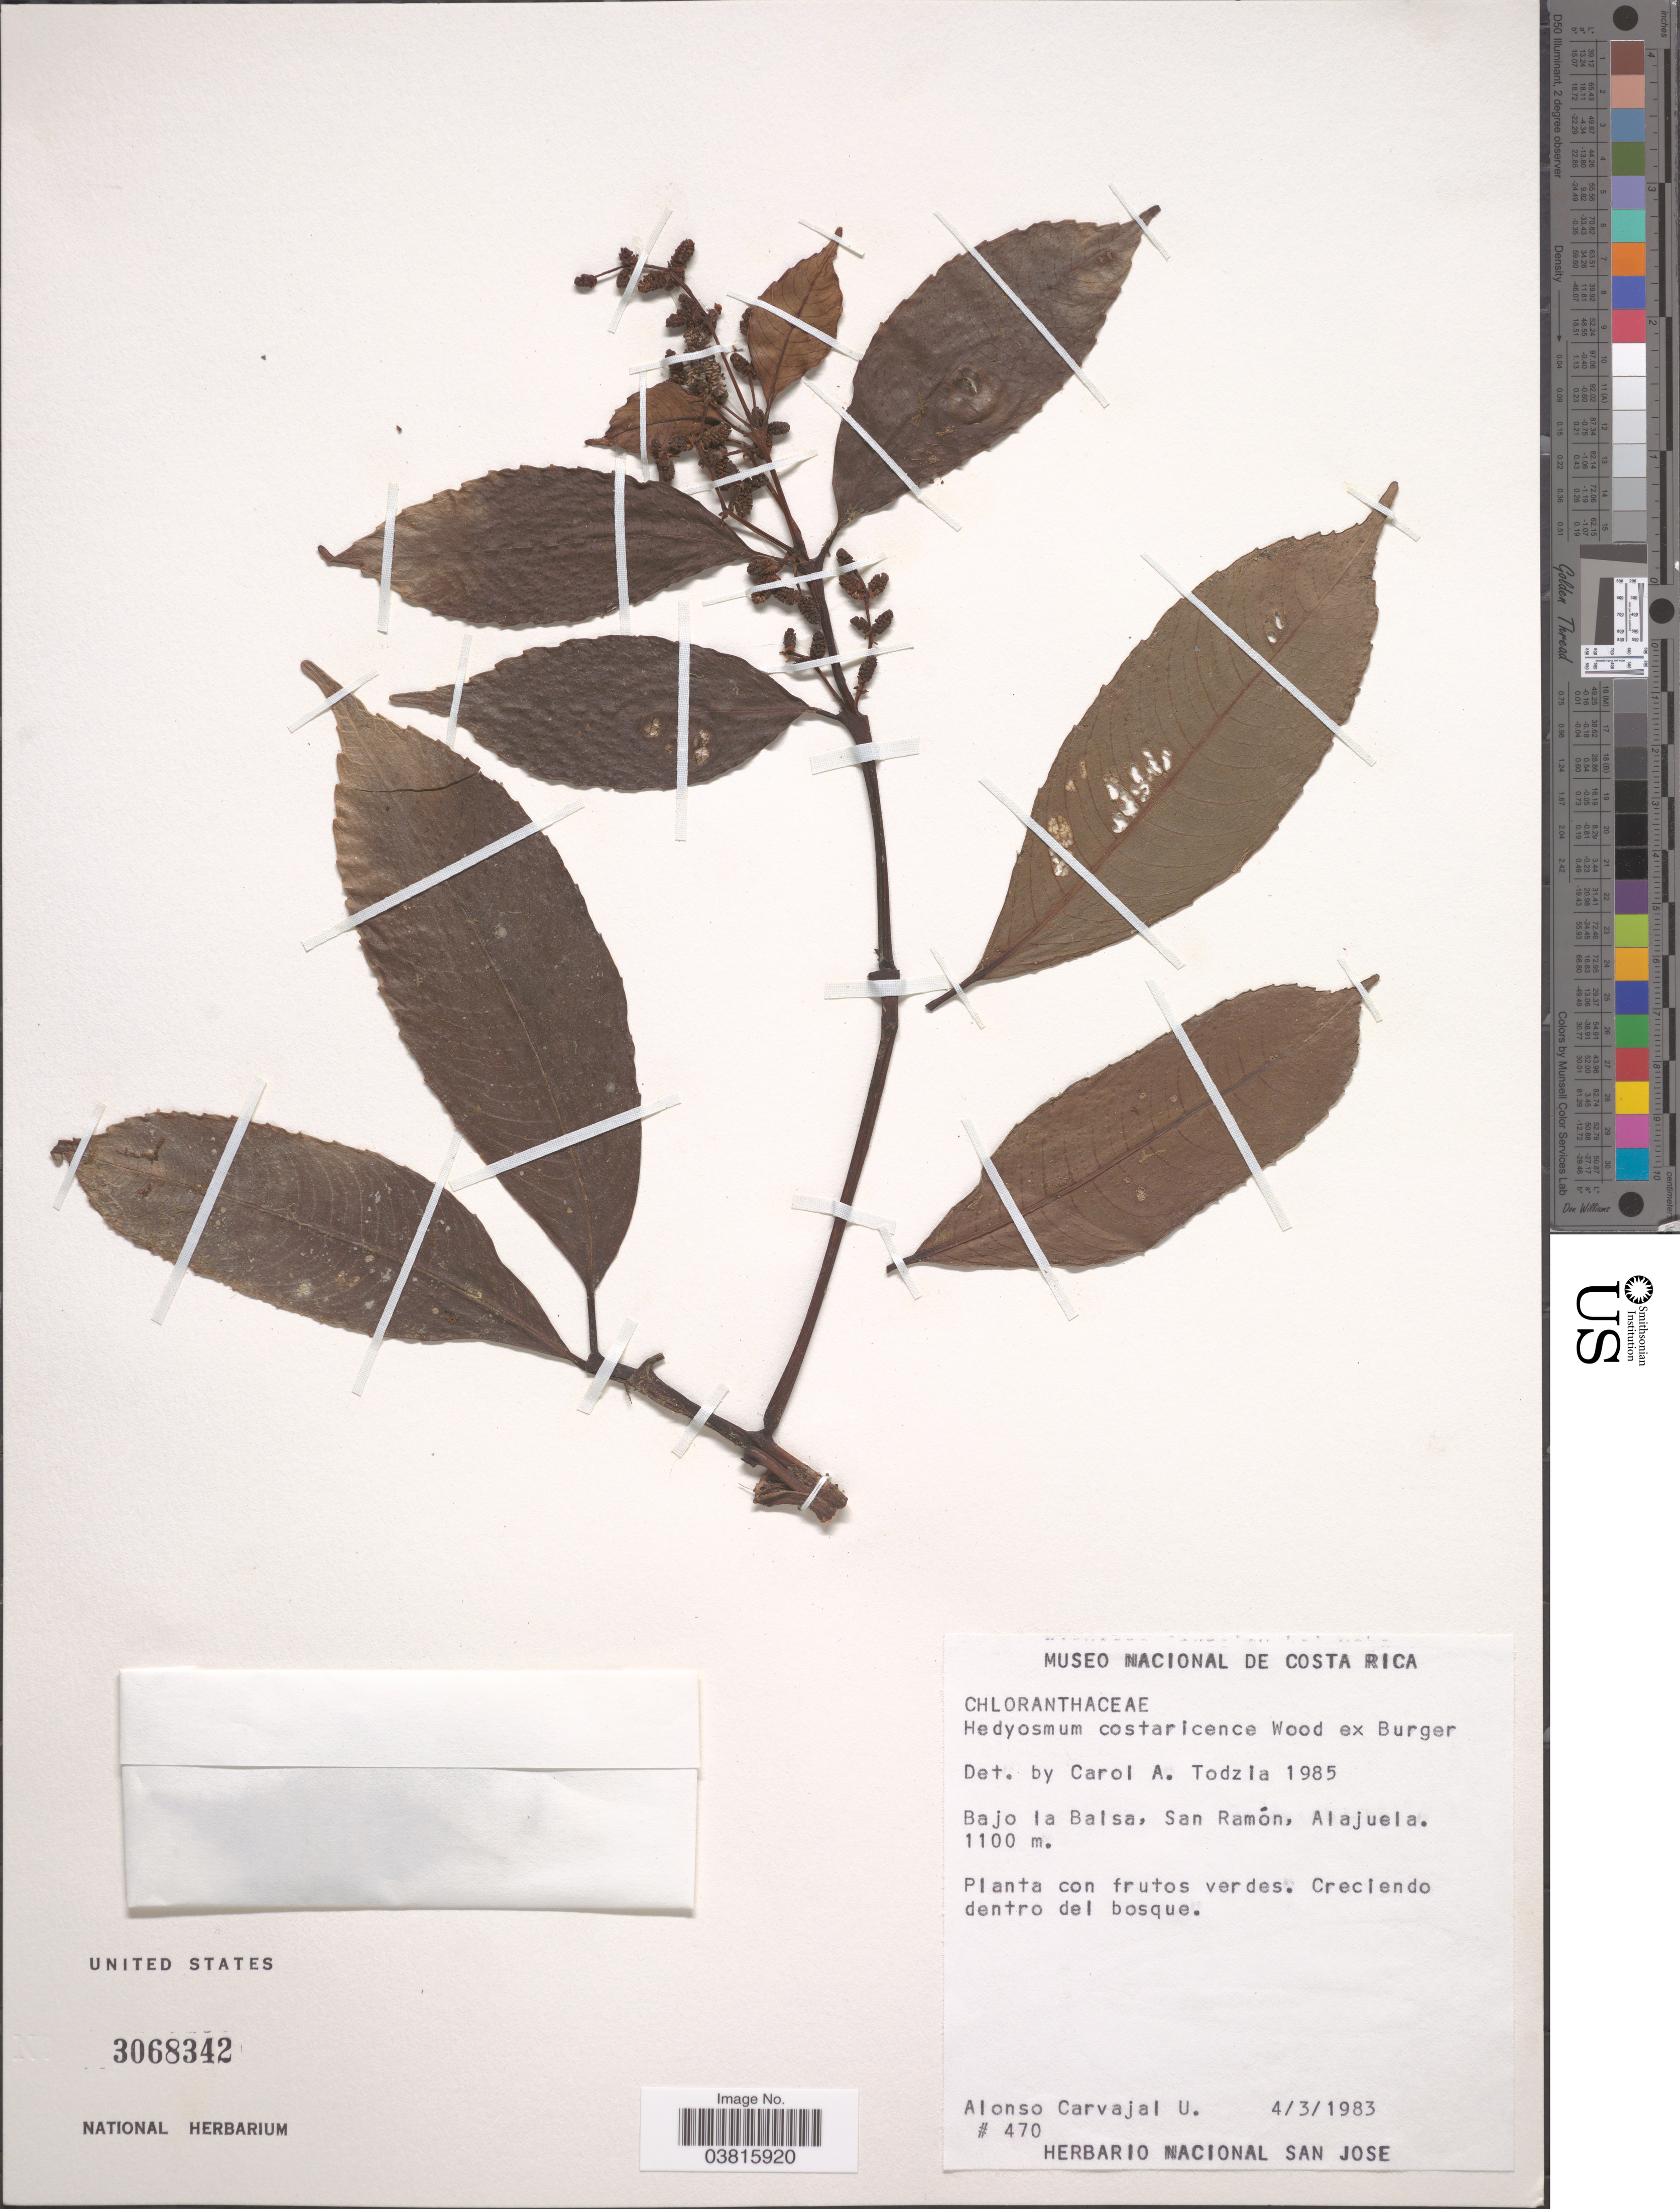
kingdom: Plantae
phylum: Tracheophyta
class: Magnoliopsida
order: Chloranthales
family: Chloranthaceae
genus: Hedyosmum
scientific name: Hedyosmum costaricense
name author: C.E. Wood ex W.C. Burger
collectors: A. Carvajal U.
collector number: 470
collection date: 1983-03-04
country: Costa Rica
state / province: Alajuela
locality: Bajo la Balsa, San Ramoón.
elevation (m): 1100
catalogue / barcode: US 3068342